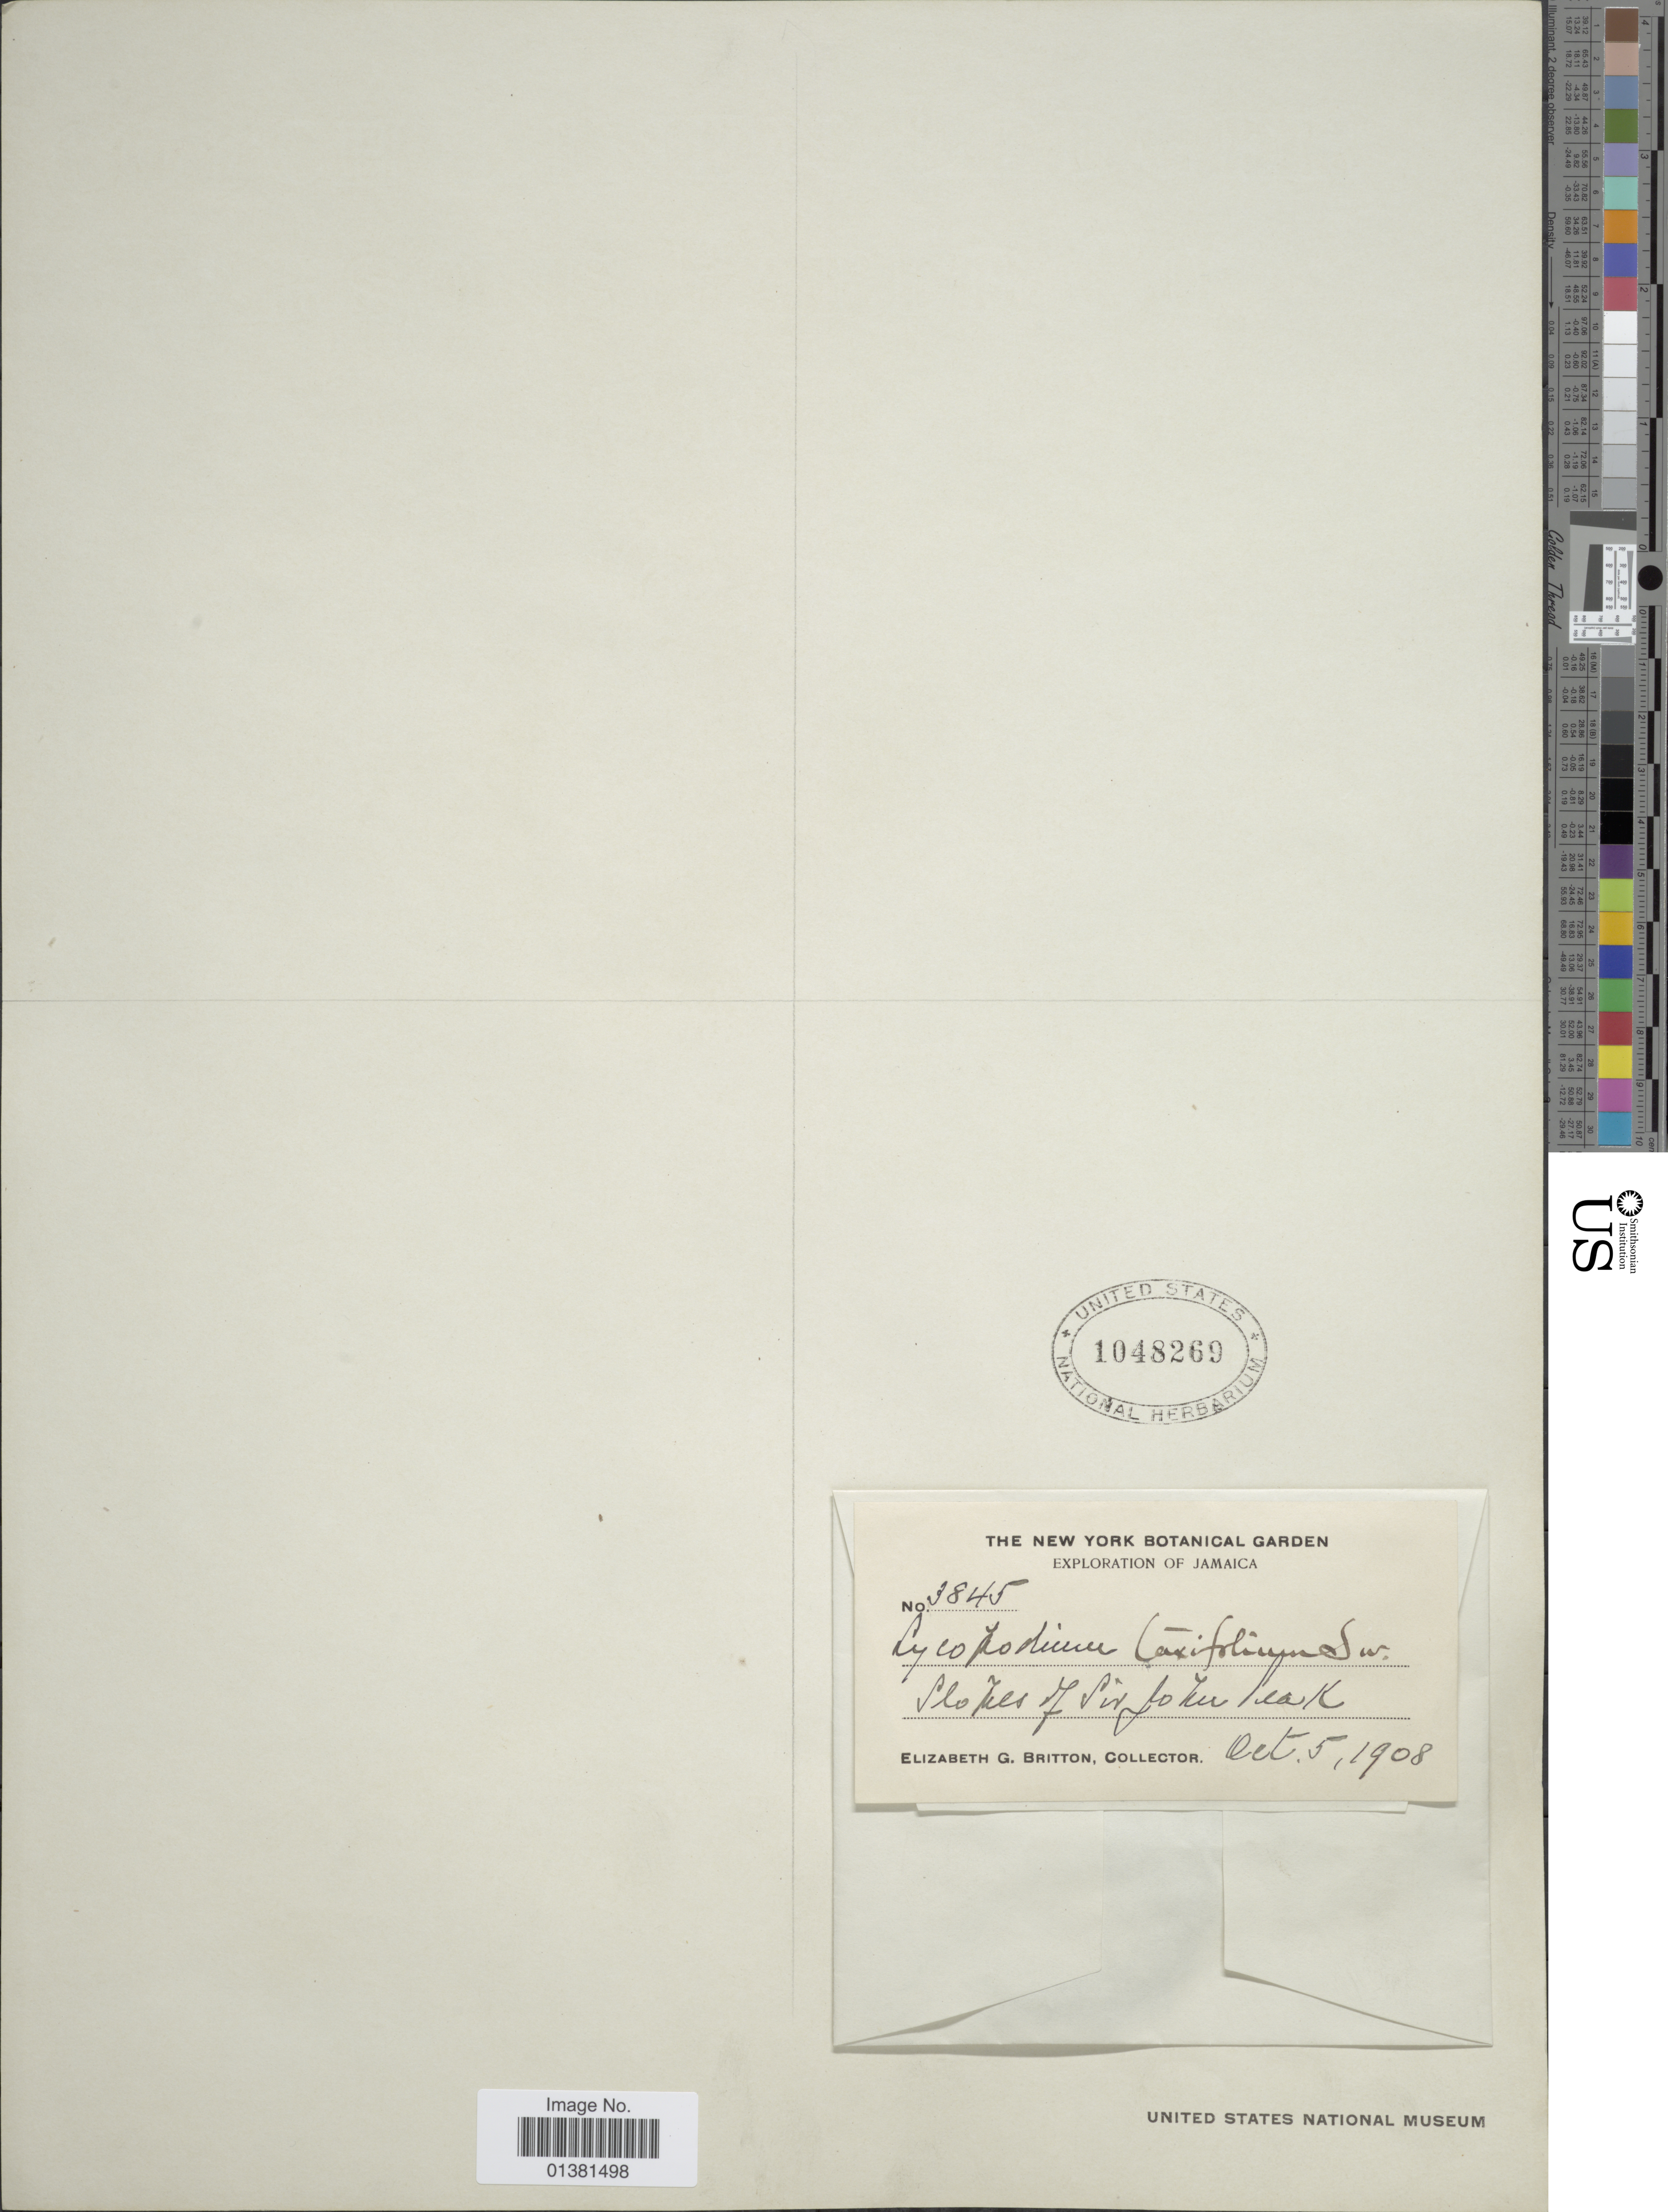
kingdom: Plantae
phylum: Tracheophyta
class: Lycopodiopsida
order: Lycopodiales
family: Lycopodiaceae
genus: Phlegmariurus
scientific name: Phlegmariurus taxifolius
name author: (Sw.) Á. Löve & D. Löve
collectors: E. G. Britton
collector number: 3845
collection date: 1908-10-05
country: Jamaica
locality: Slopes of Sir John Peak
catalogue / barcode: US 1048269